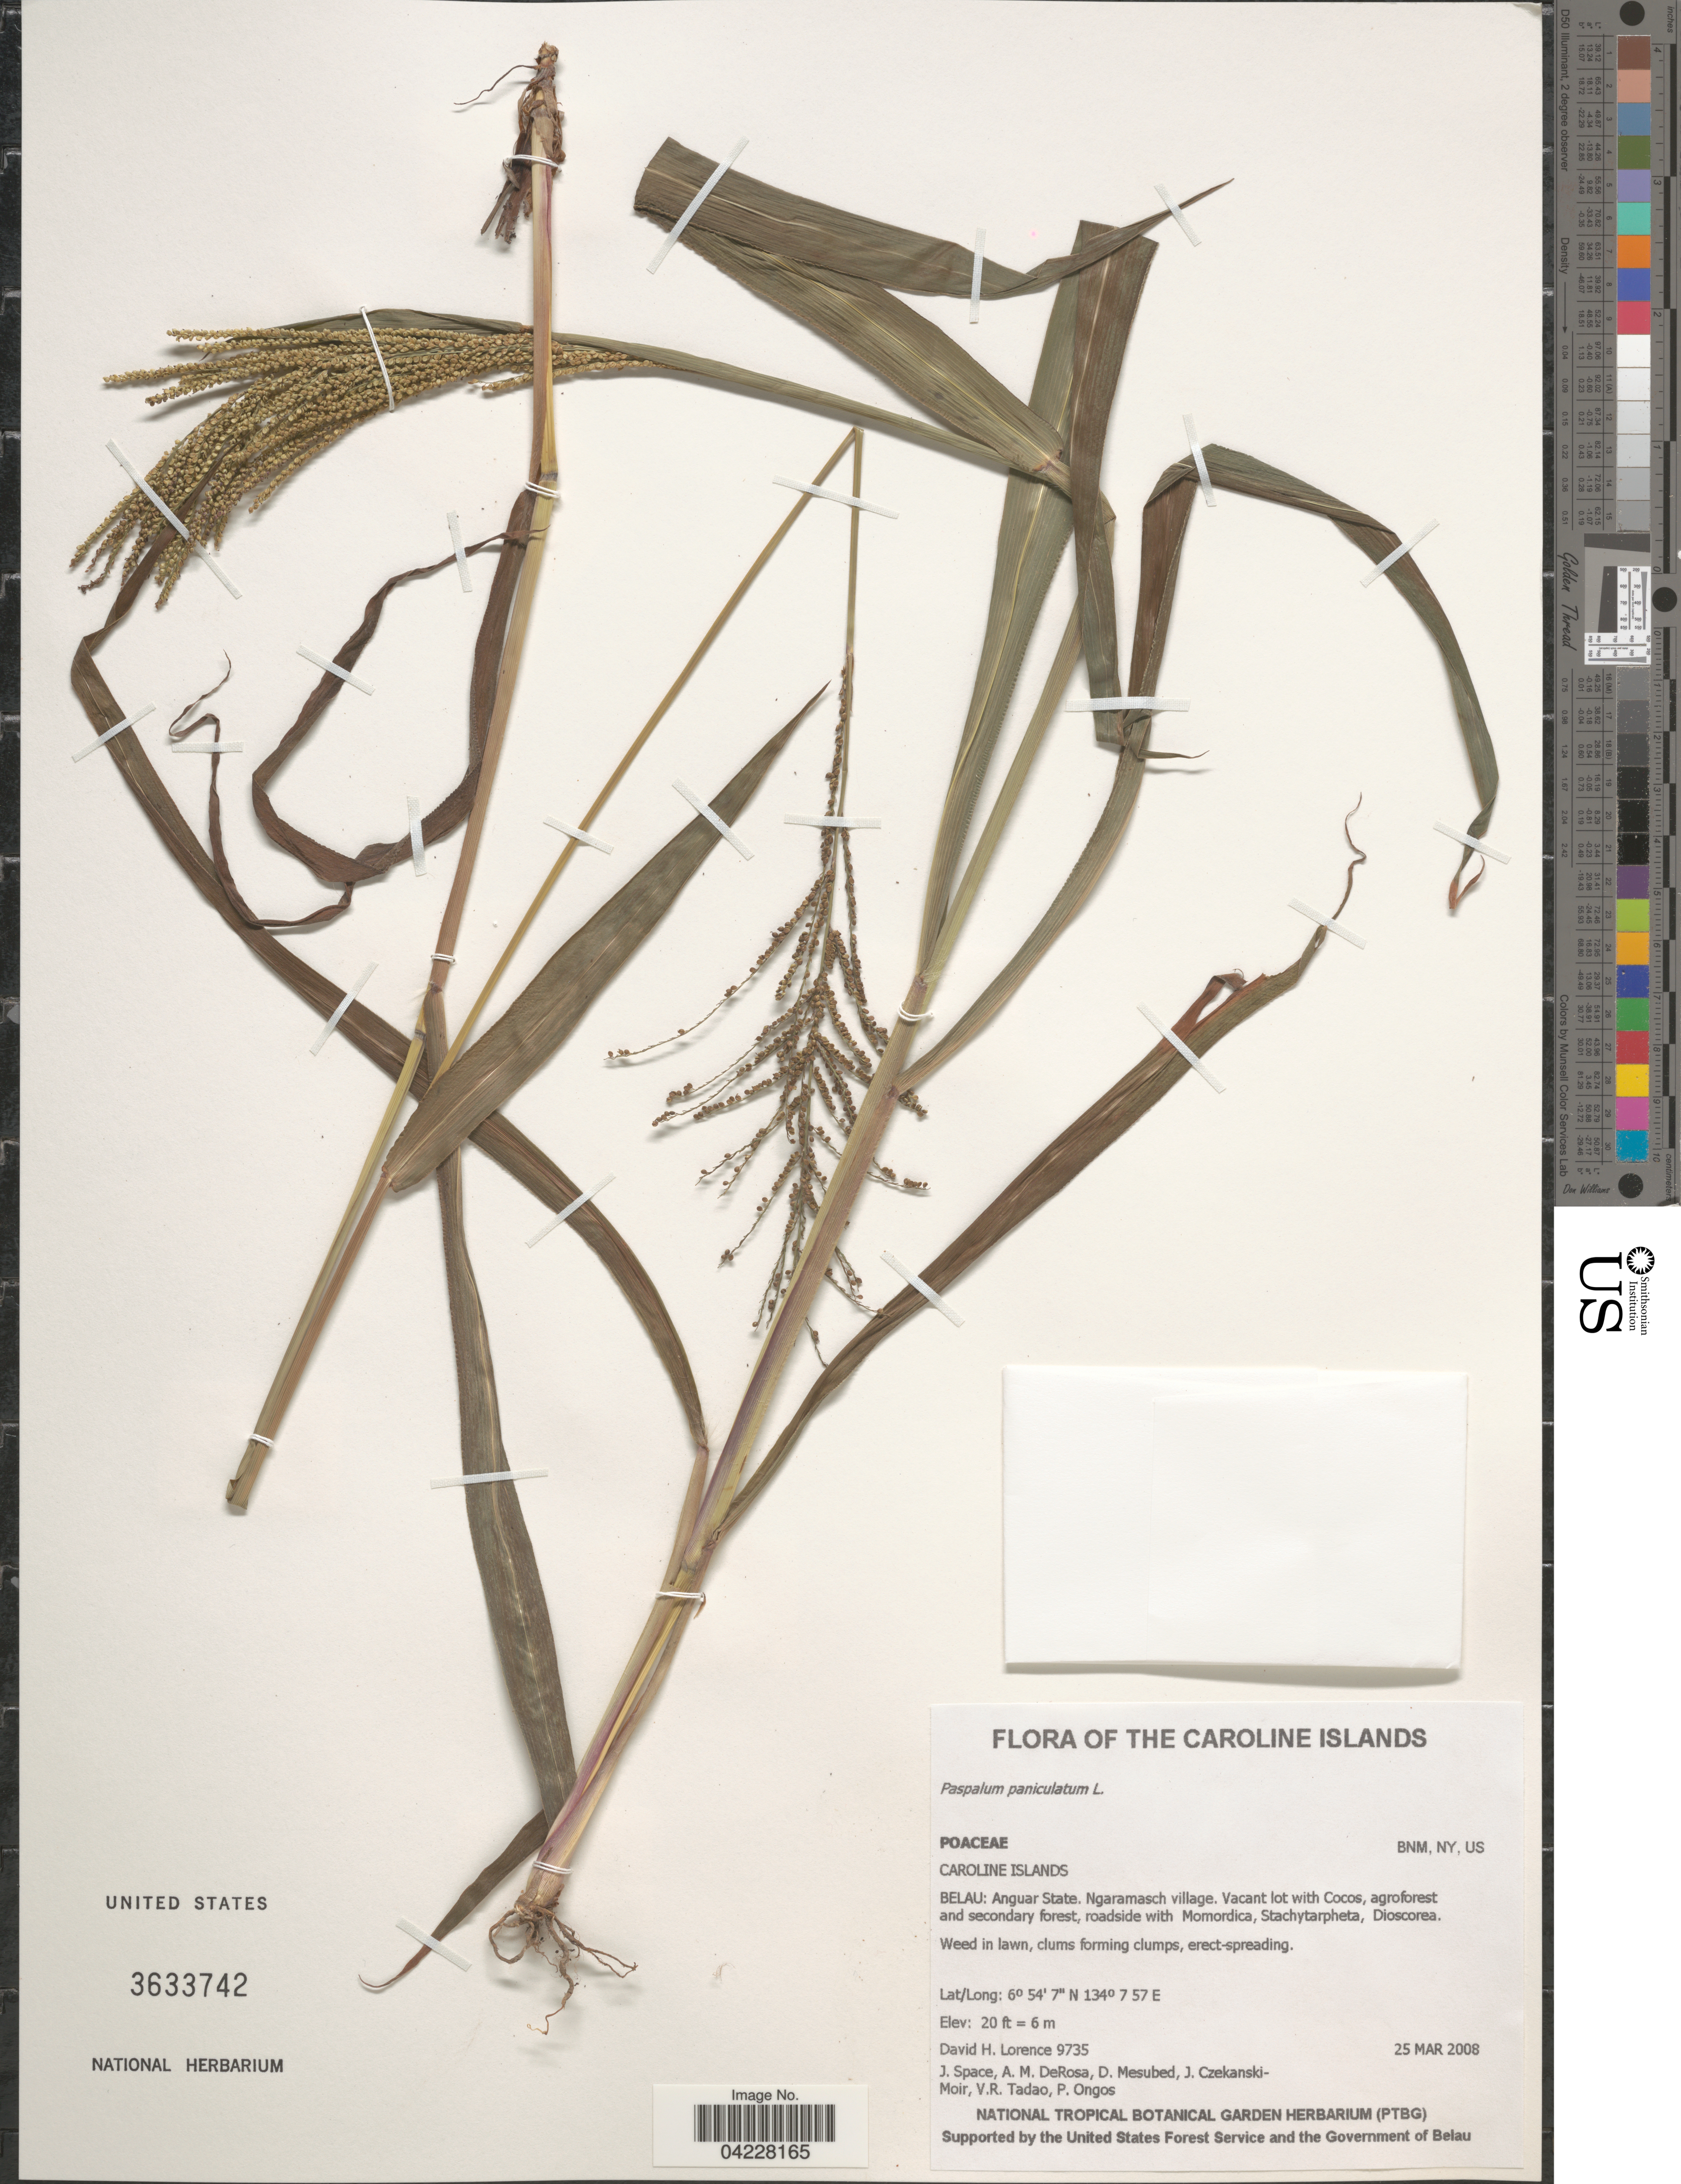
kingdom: Plantae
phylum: Tracheophyta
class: Liliopsida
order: Poales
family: Poaceae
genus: Paspalum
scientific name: Paspalum paniculatum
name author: L.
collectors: D. Lorence, J. Space, A. De Rosa, D. Mesubed & et al.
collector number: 9735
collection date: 2008-03-25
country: Palau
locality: The Caroline Islands. Anguar State. Ngaramasch village.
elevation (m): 6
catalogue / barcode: US 3633742